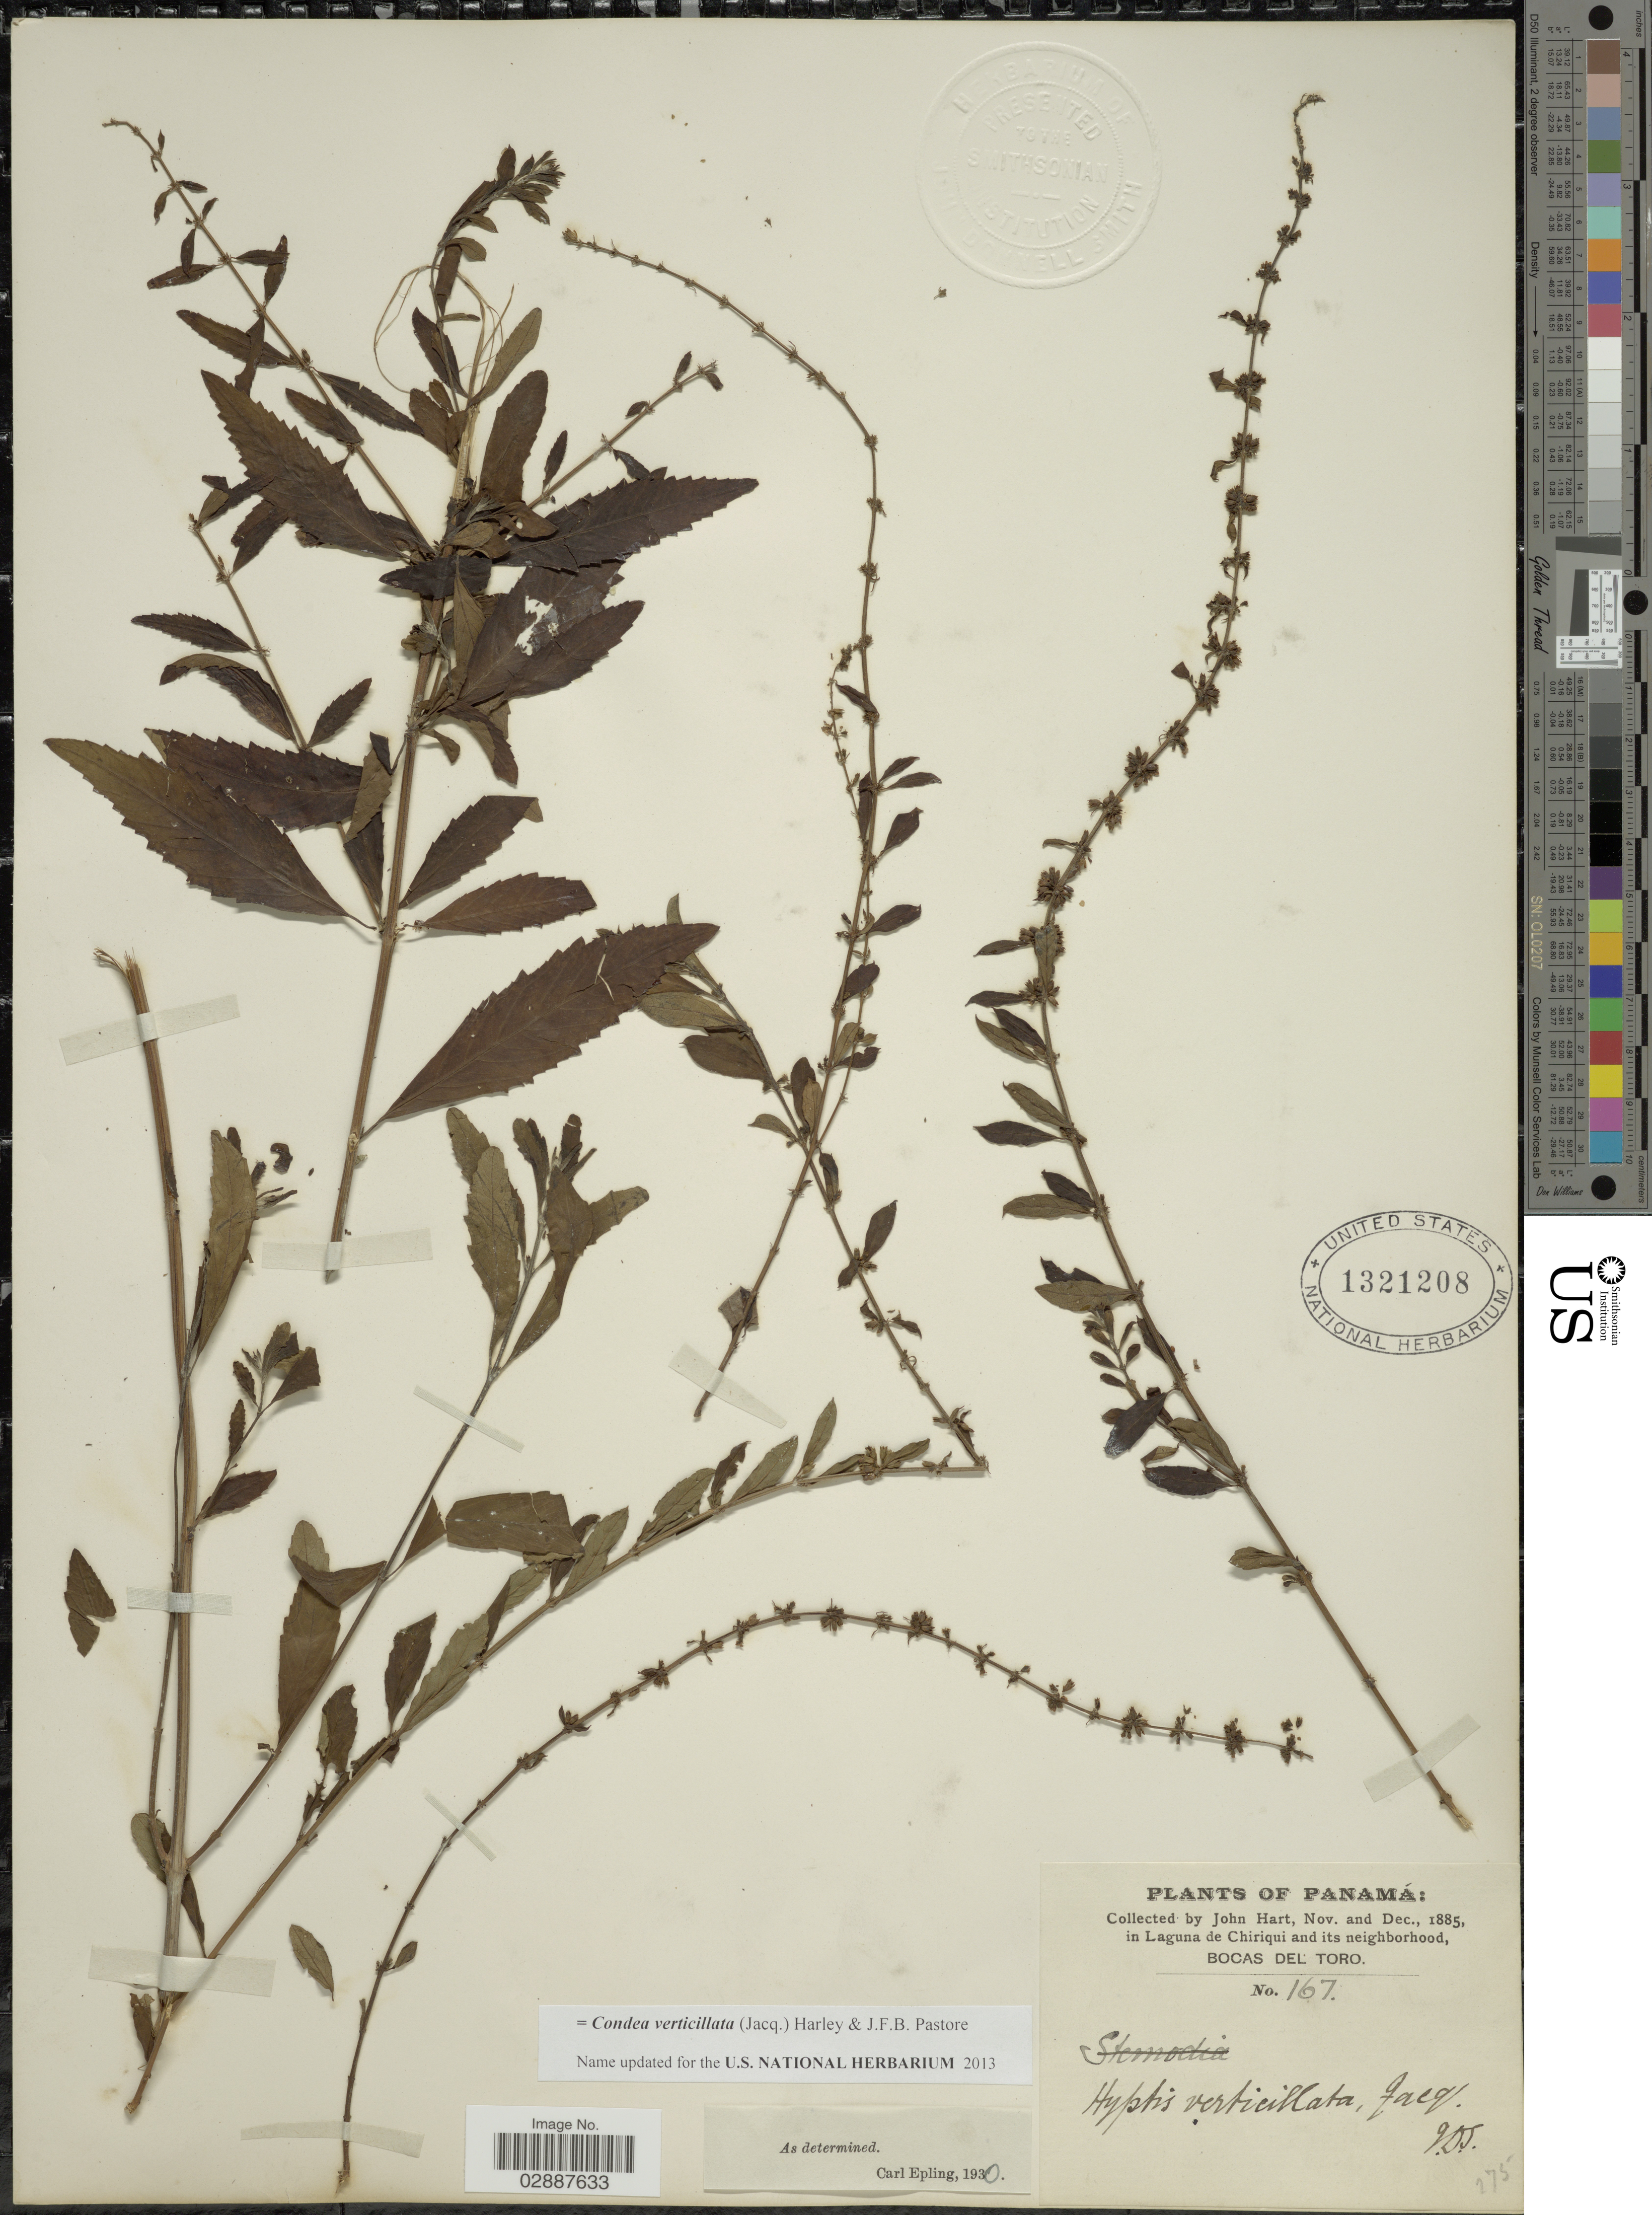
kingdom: Plantae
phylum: Tracheophyta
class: Magnoliopsida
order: Lamiales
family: Lamiaceae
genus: Condea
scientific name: Condea verticillata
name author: (Jacq.) Harley & J.F.B. Pastore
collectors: J. H. Hart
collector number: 167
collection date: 1885-11/1885-12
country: Panama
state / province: Bocas del Toro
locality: Laguna de Chiriqui and its neighborhood.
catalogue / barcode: US 1321208